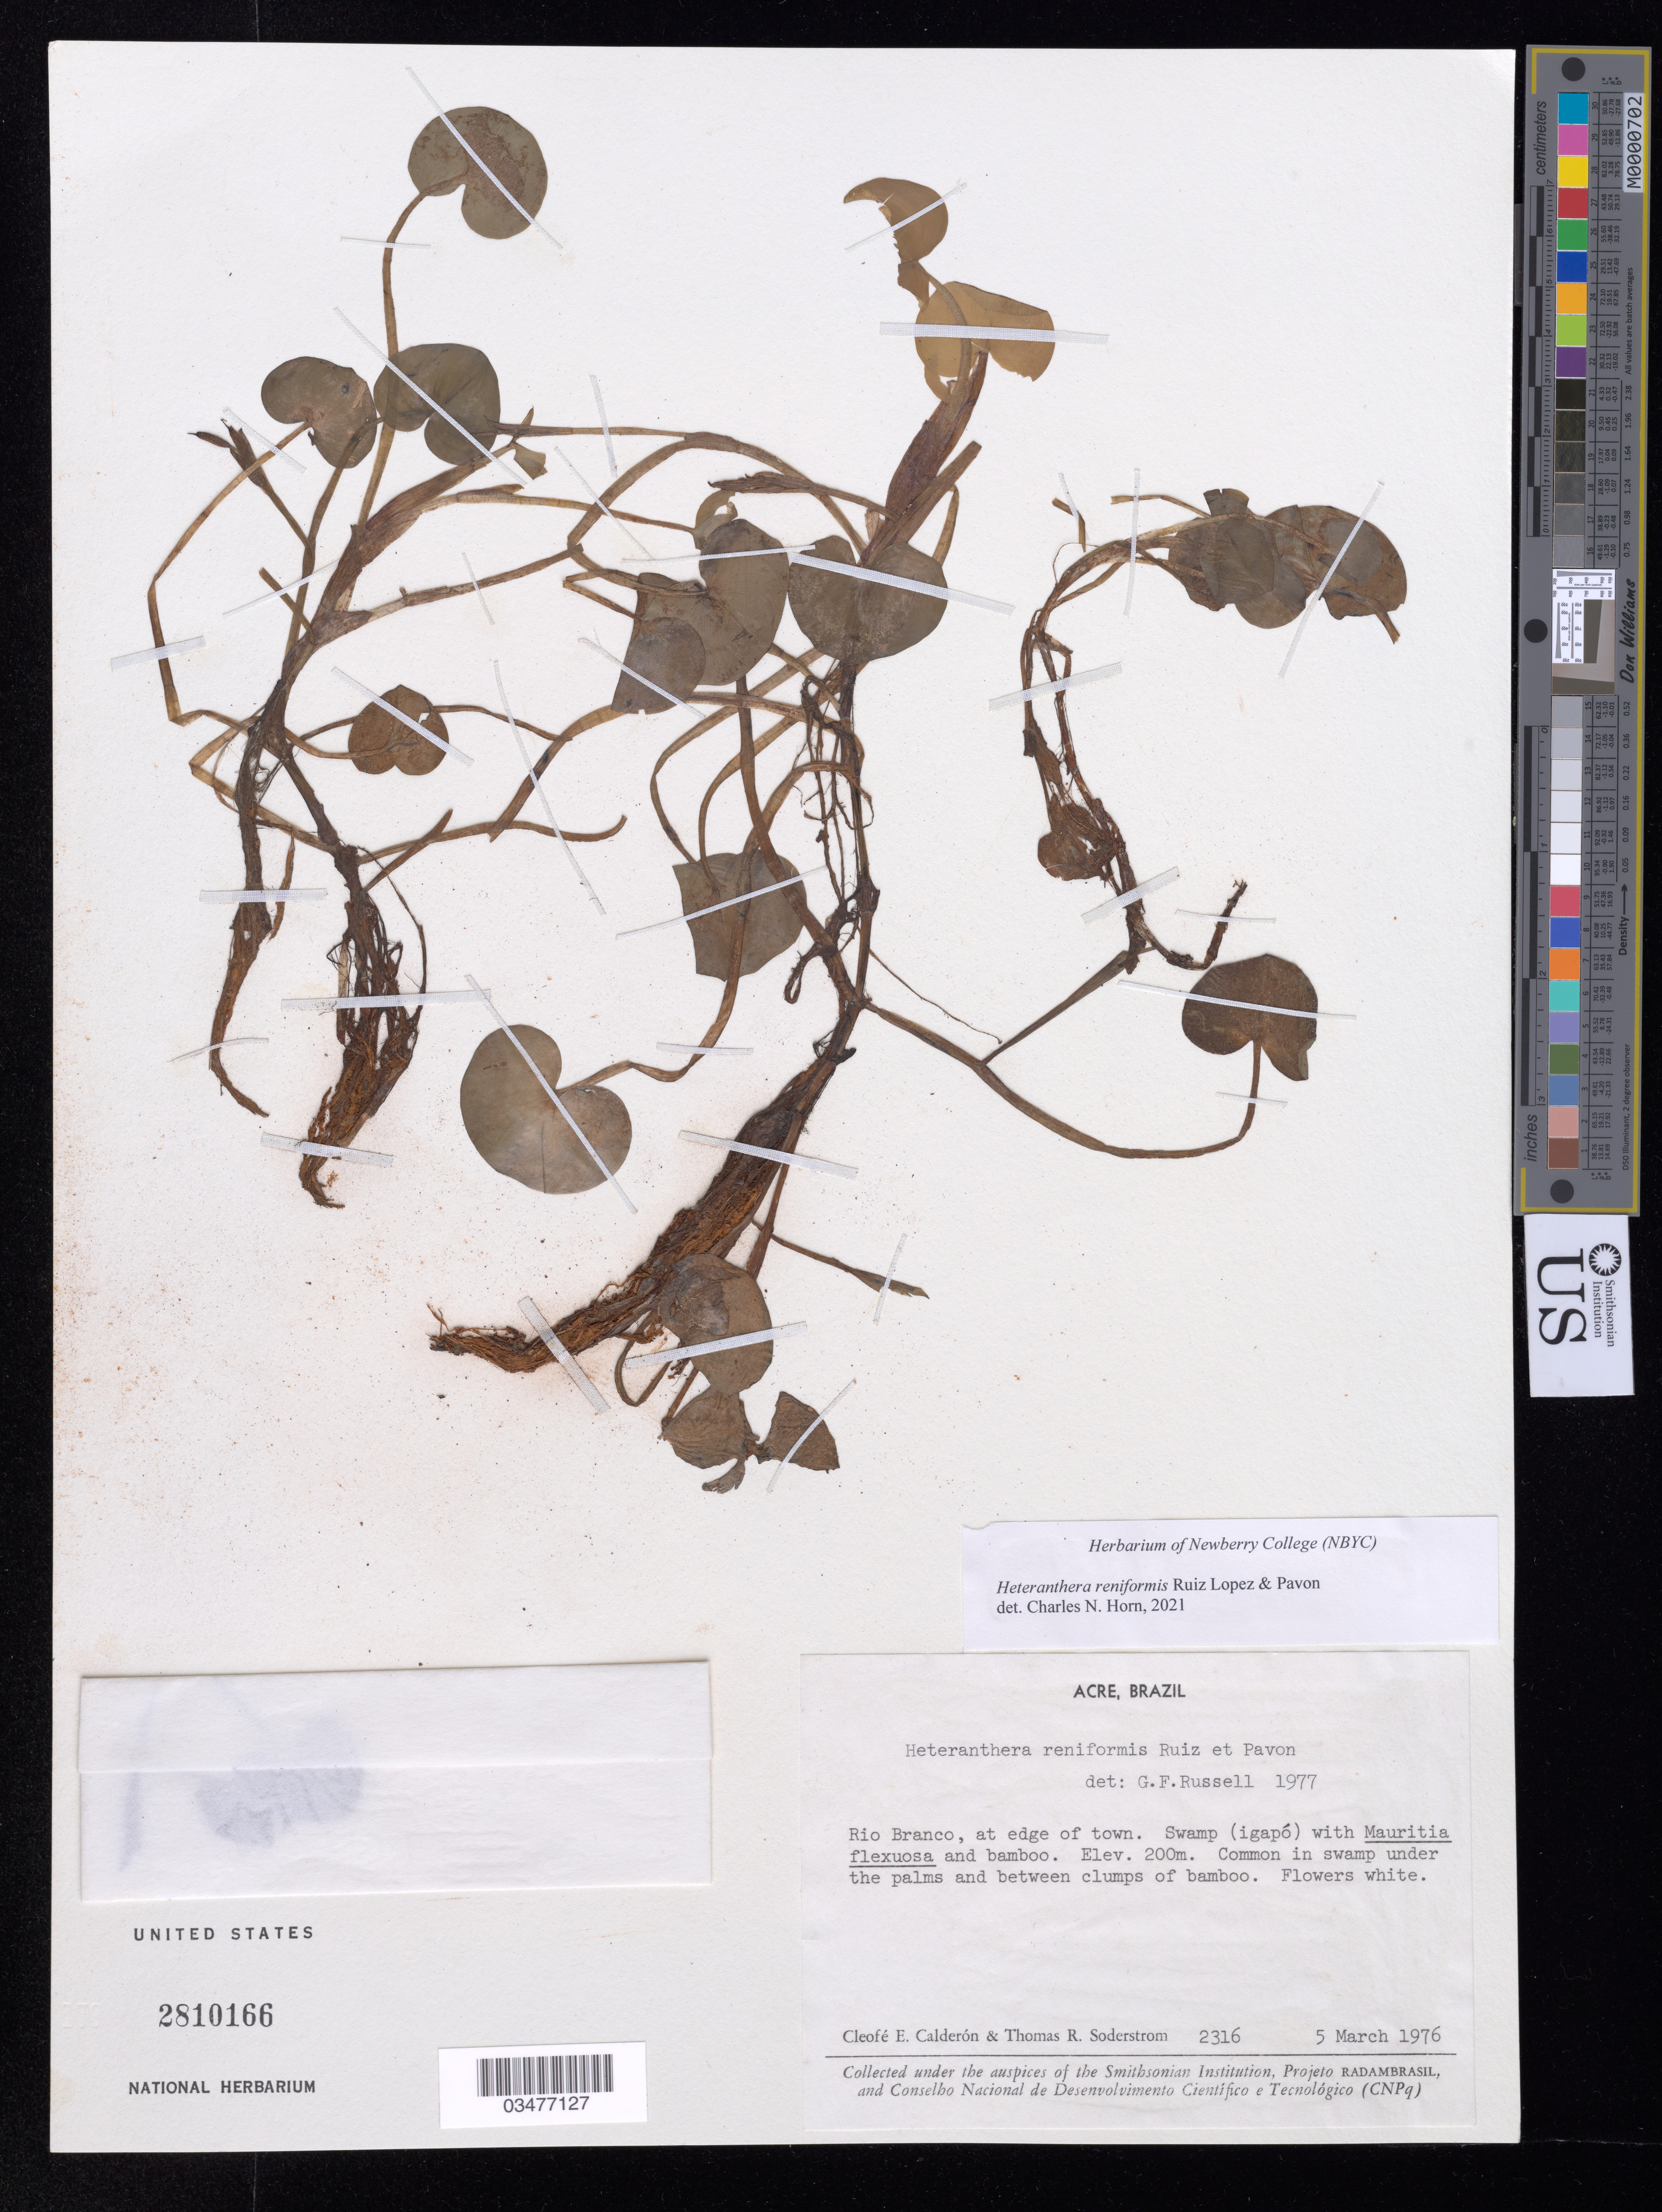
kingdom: Plantae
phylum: Tracheophyta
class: Liliopsida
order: Commelinales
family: Pontederiaceae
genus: Heteranthera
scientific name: Heteranthera reniformis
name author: Ruiz & Pav.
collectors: C. E. Calderón & T. R. Soderstrom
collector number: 2316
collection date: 1976-03-05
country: Brazil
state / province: Acre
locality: Rio Branco, at edge of town.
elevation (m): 200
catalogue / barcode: US 2810166